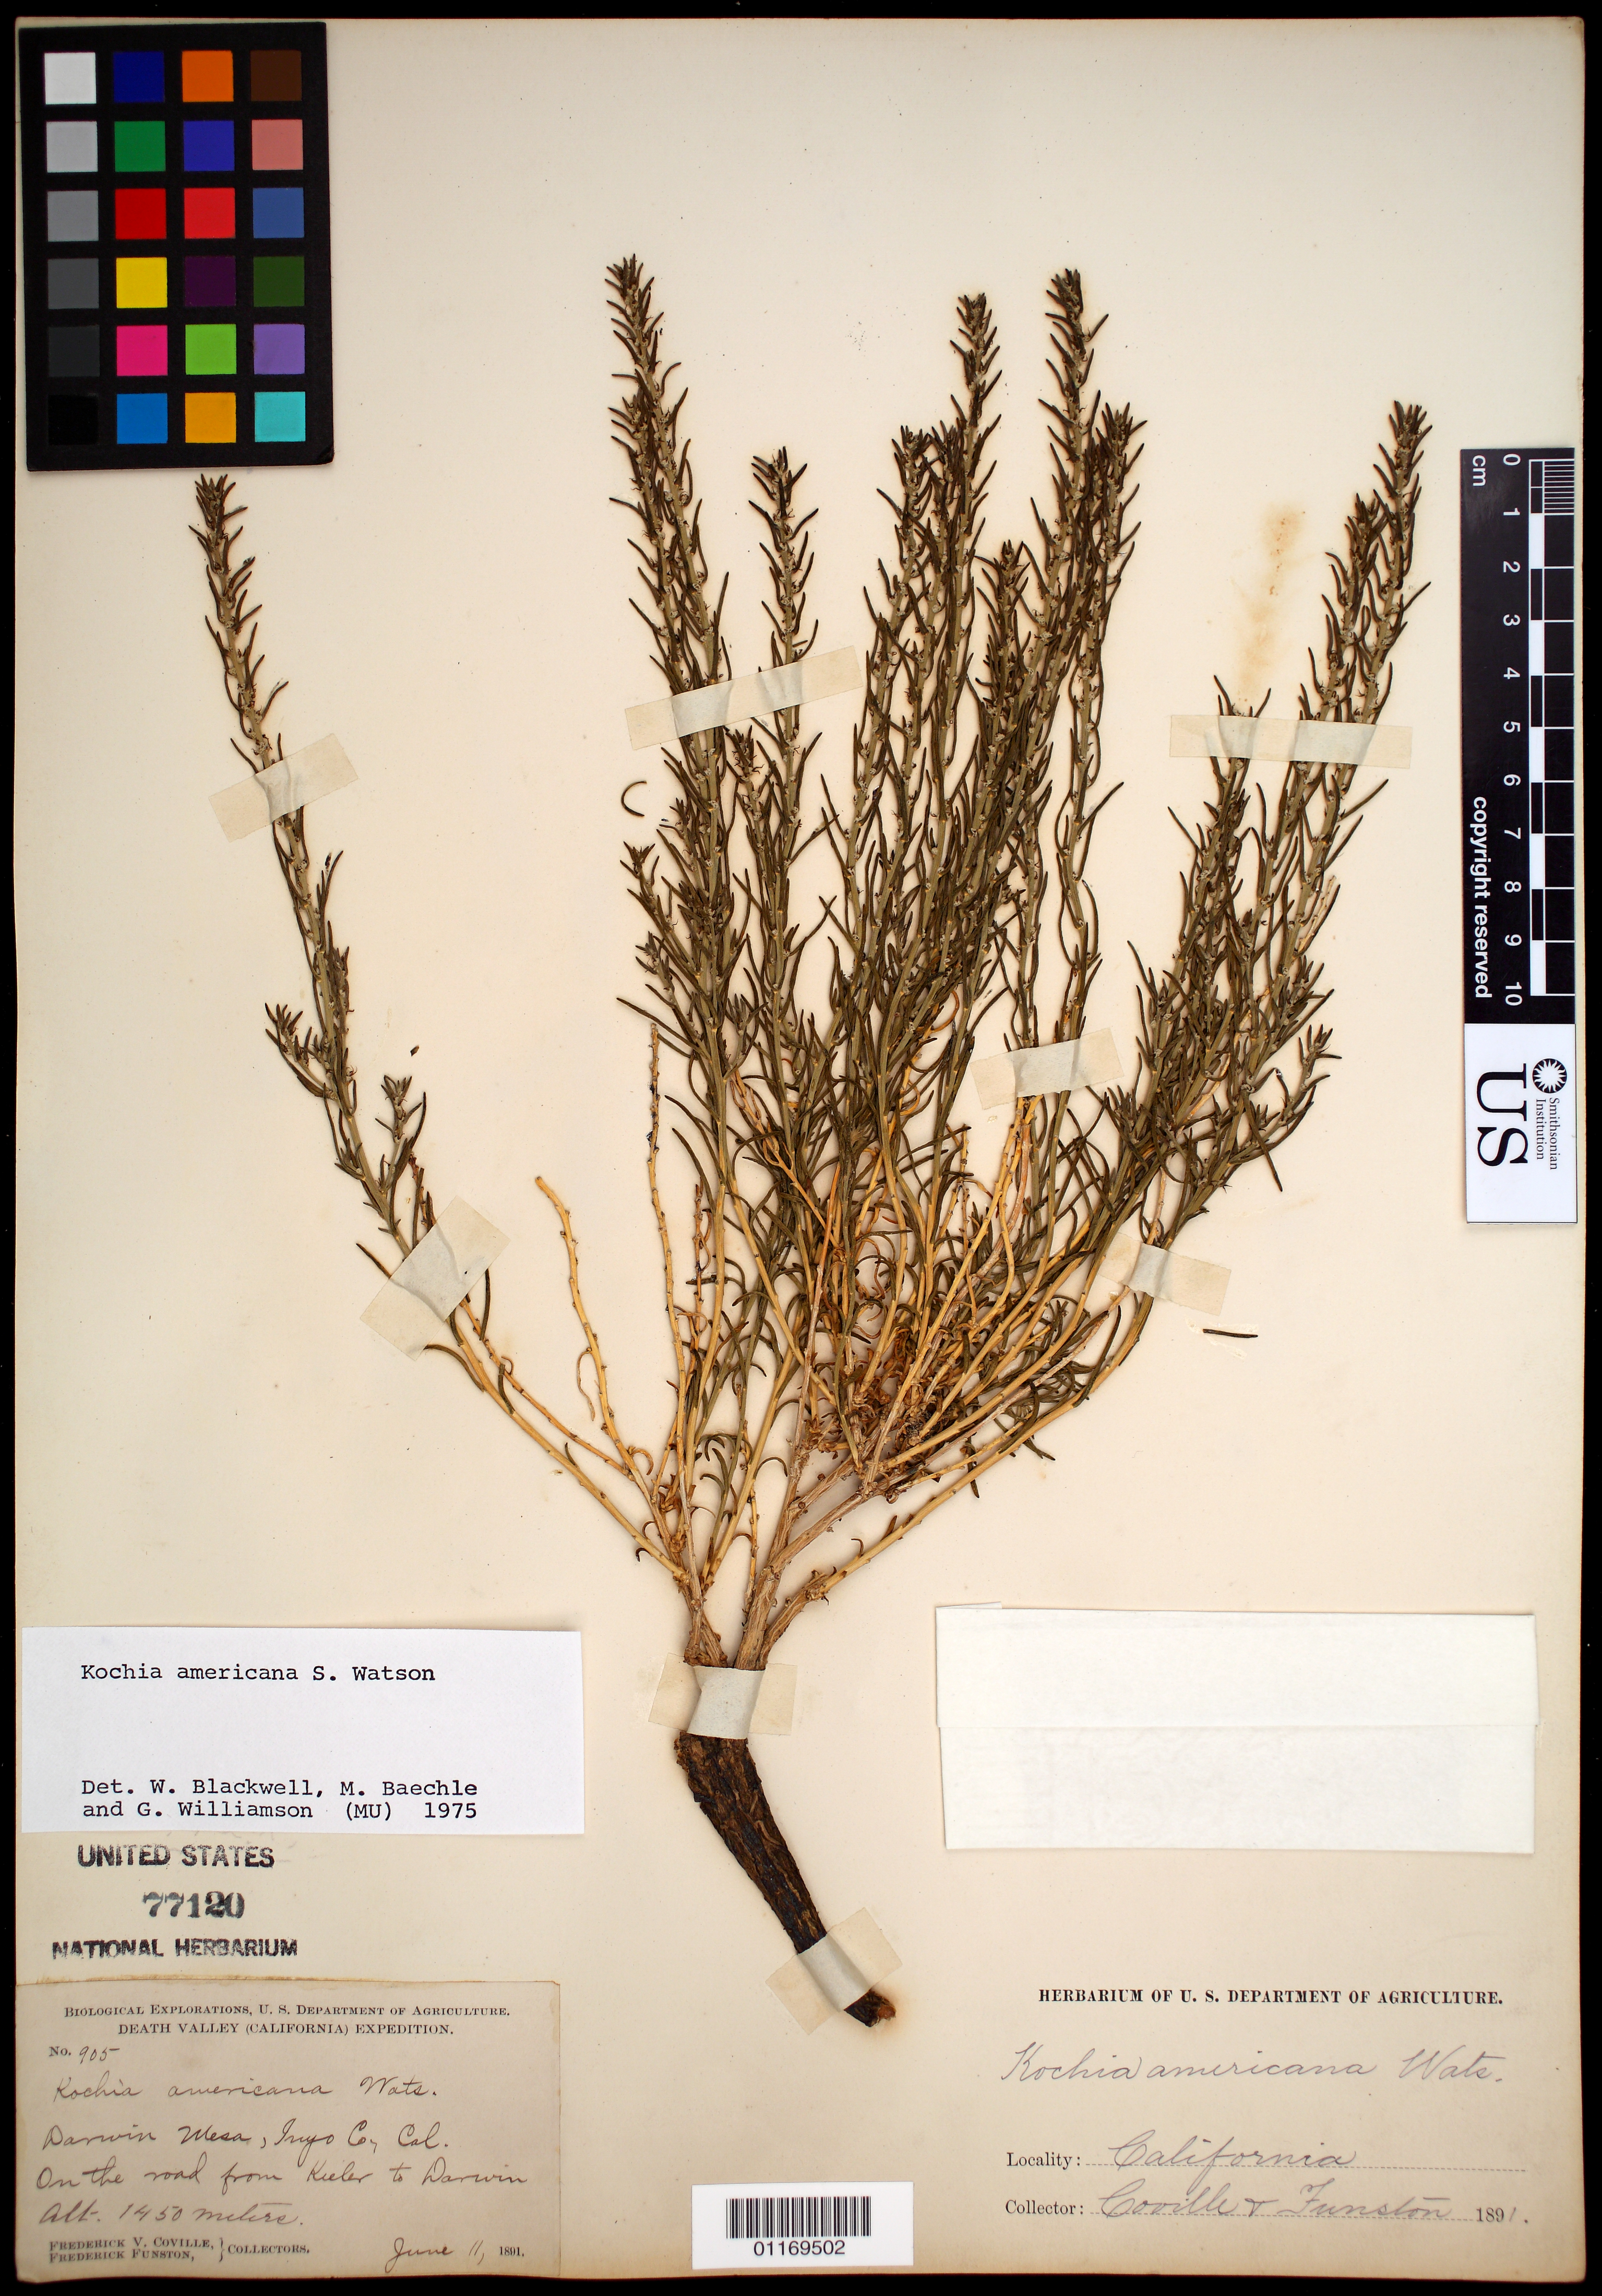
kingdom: Plantae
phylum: Tracheophyta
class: Magnoliopsida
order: Caryophyllales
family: Amaranthaceae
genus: Neokochia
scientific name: Neokochia americana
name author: (S. Watson) G.L. Chu & S.C. Sand.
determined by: U.S. National Herbarium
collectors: F. V. Coville & F. Funston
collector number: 905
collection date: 1891-06-11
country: United States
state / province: California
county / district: Inyo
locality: Darwin Mesa, on the road between Keeler and Darwin.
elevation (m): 1450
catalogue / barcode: US 77120